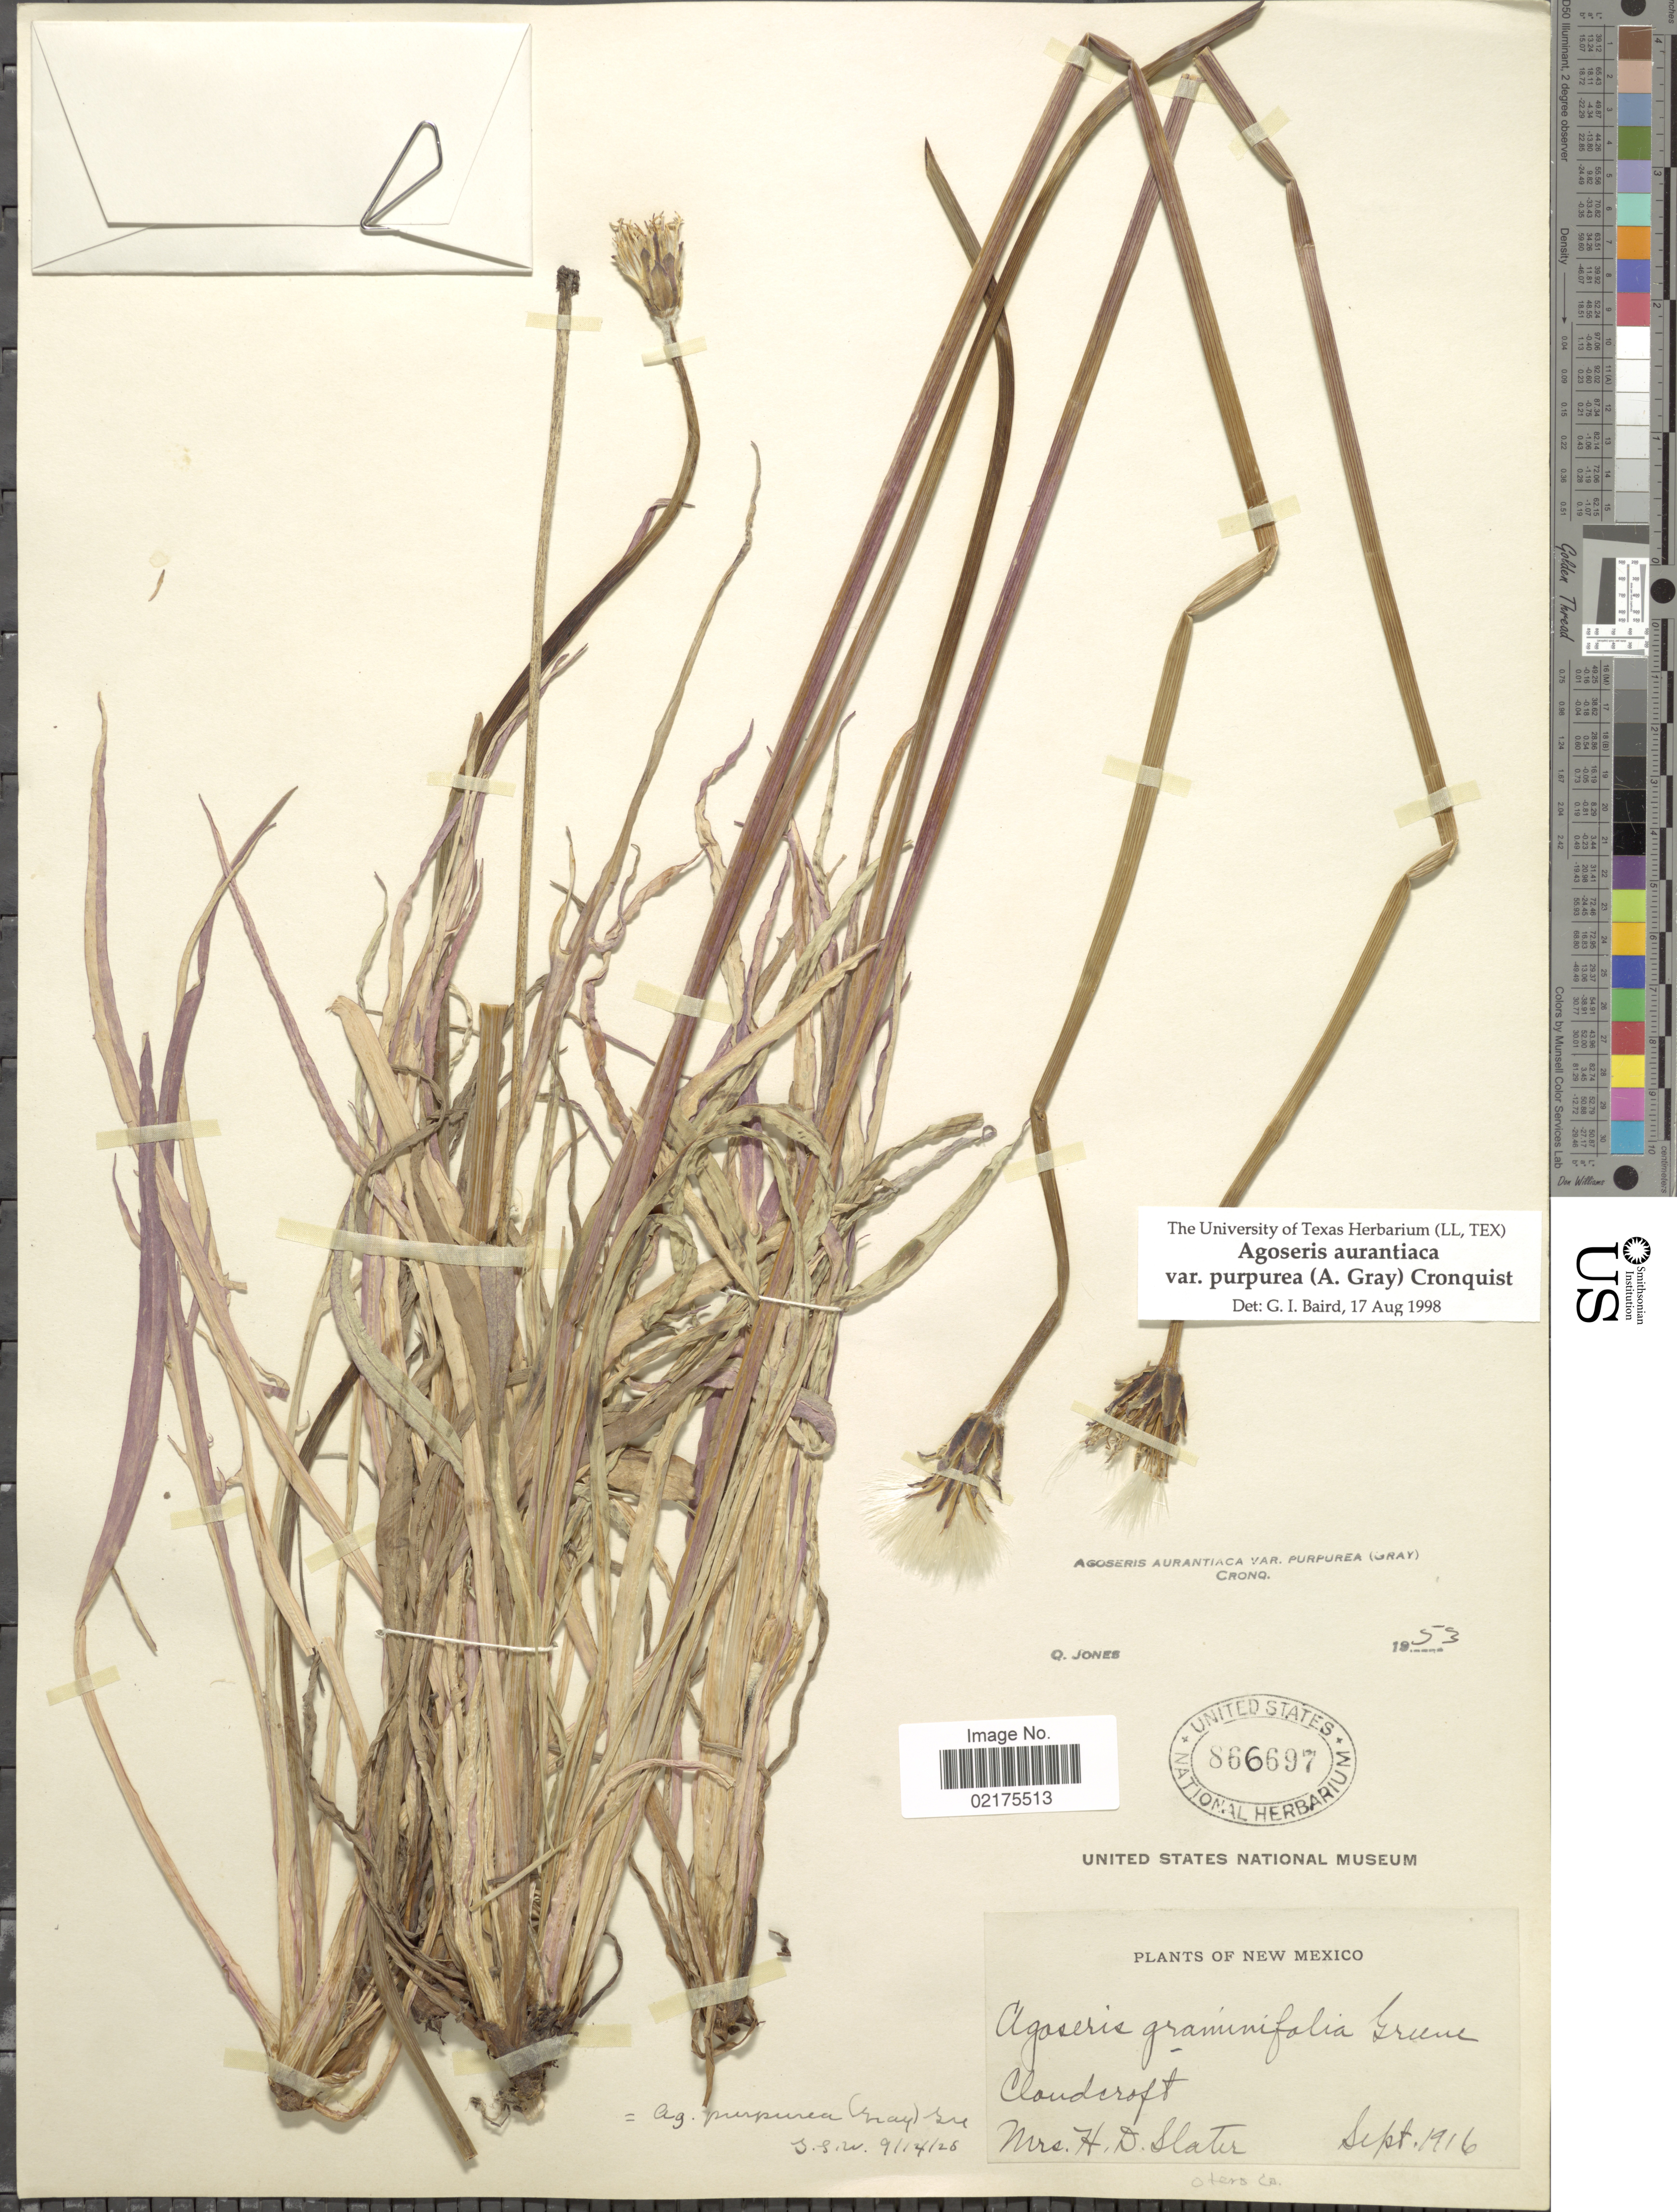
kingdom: Plantae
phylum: Tracheophyta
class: Magnoliopsida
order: Asterales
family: Asteraceae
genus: Agoseris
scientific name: Agoseris aurantiaca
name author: (Hook.) Greene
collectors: H. Slater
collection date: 1916-09-19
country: United States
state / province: New Mexico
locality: Cloudcroft, Oters Co.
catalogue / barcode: US 866697